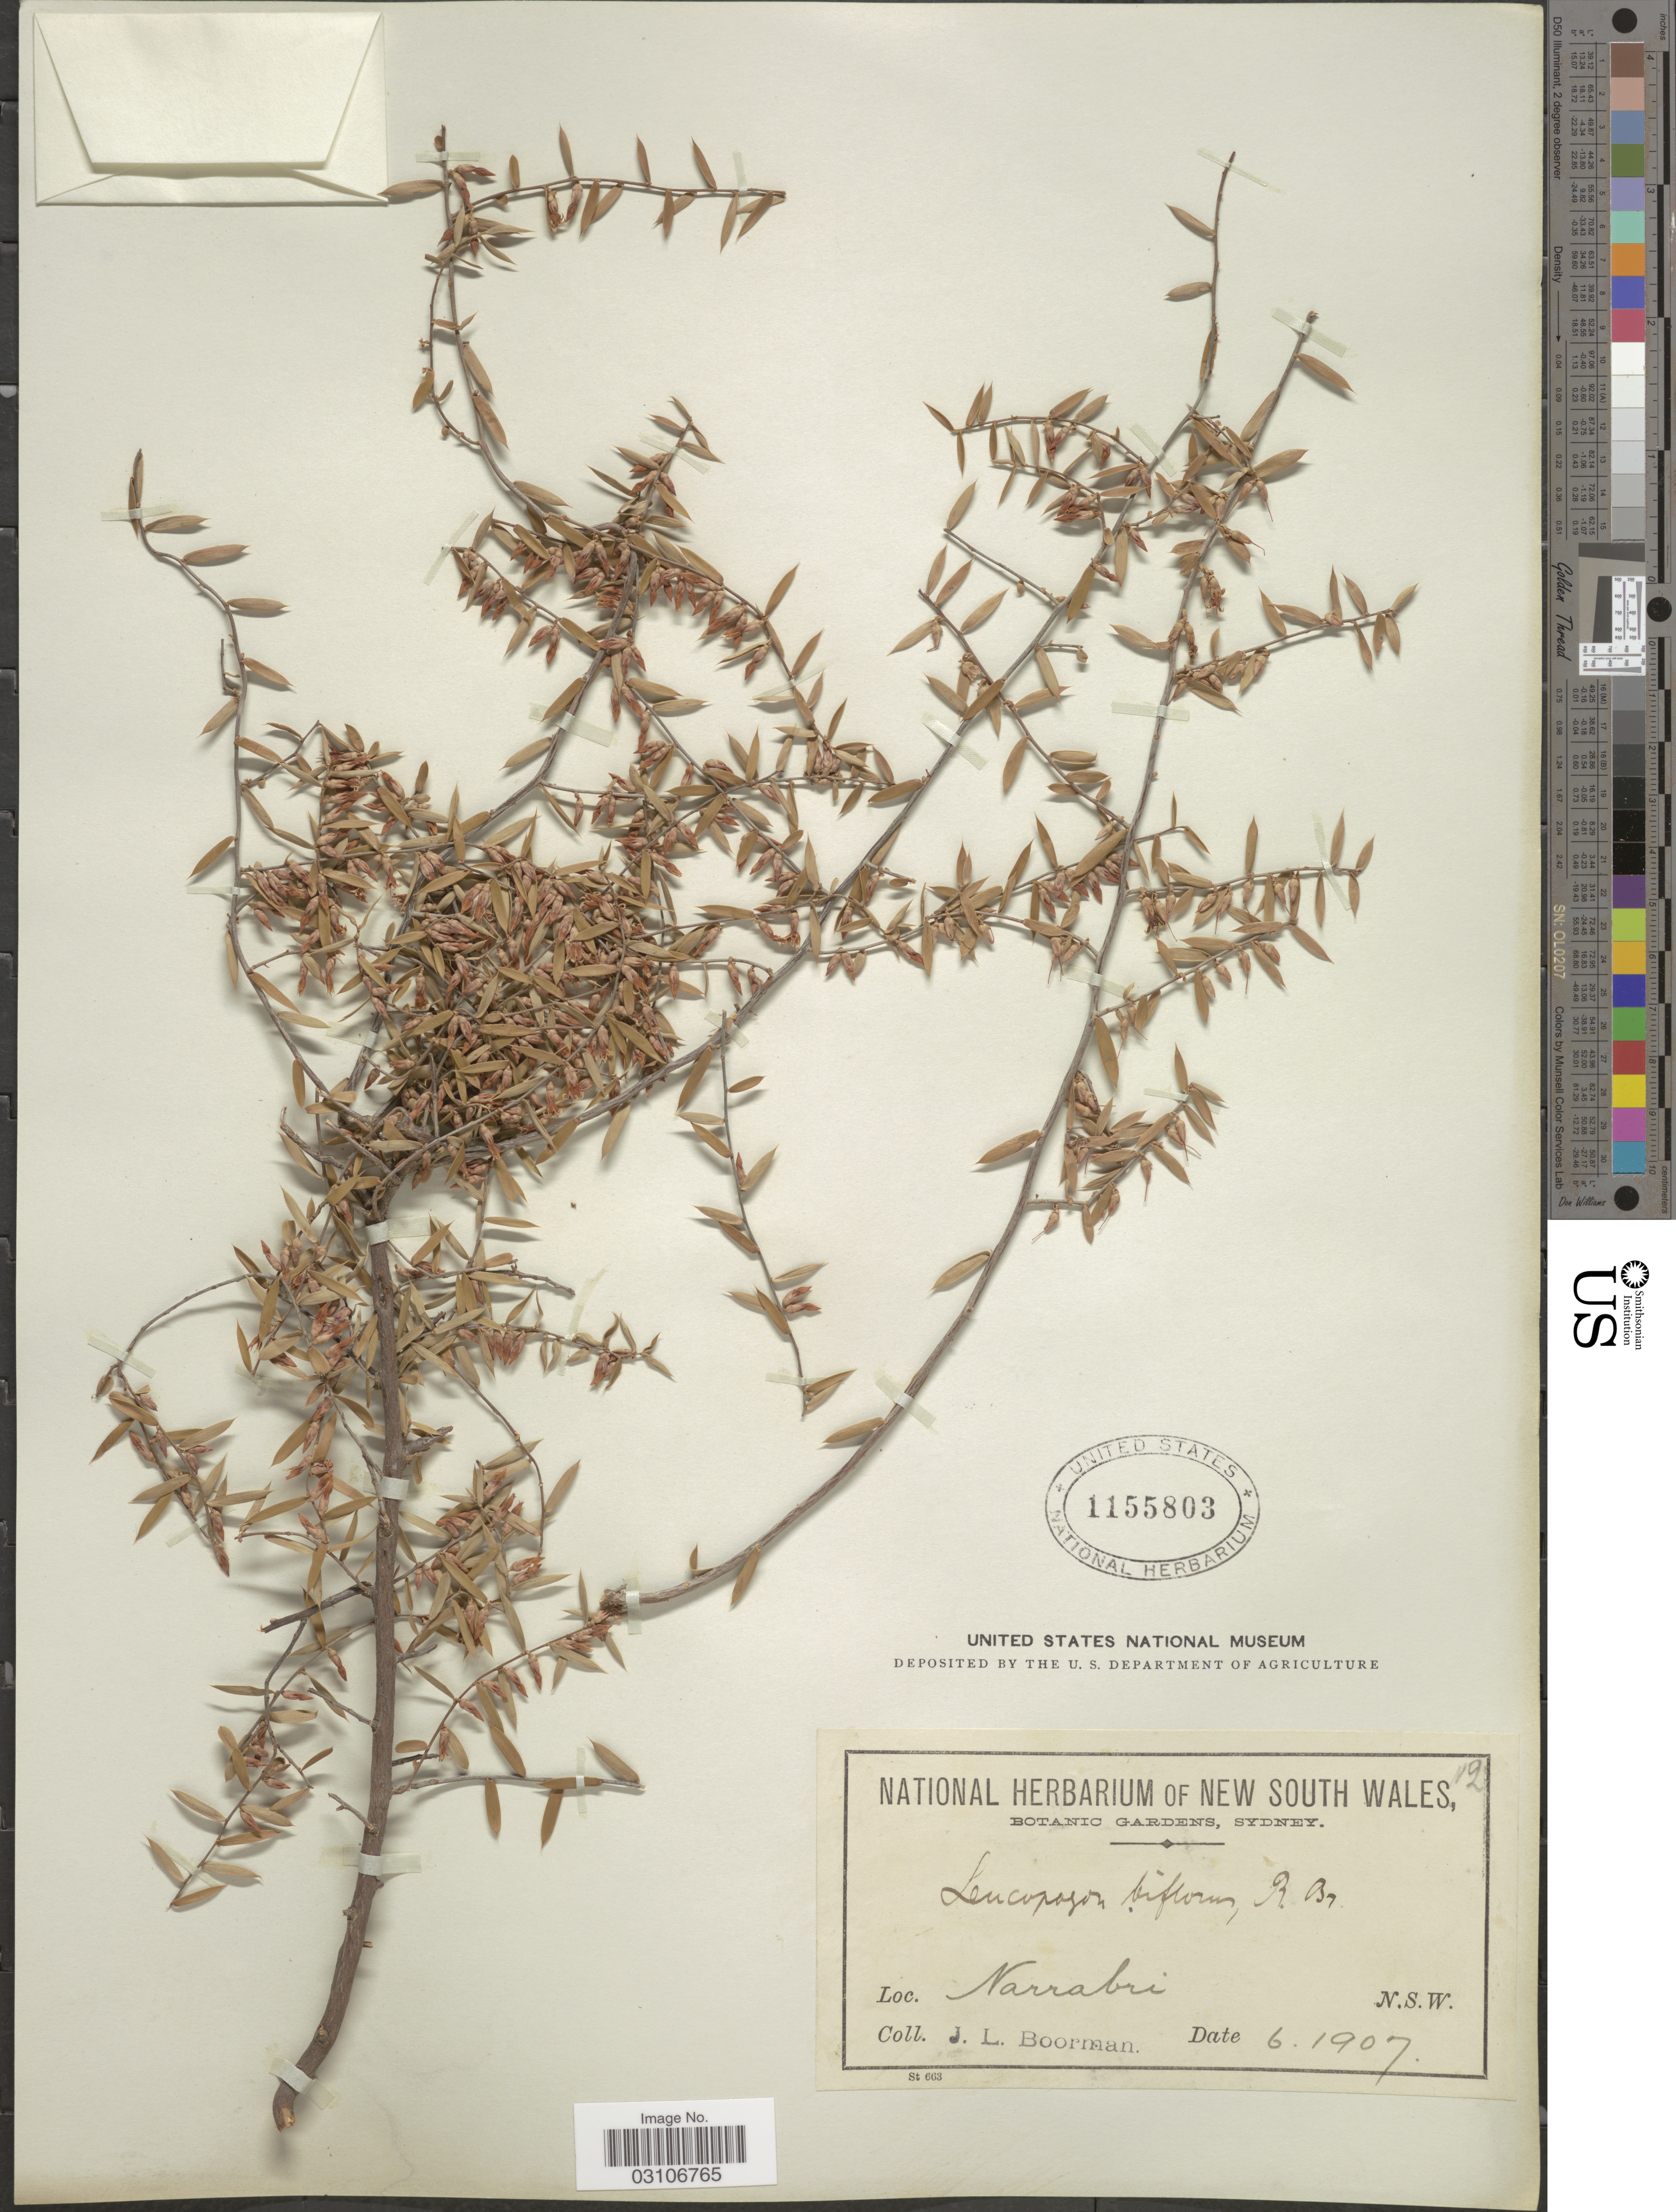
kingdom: Plantae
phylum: Tracheophyta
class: Magnoliopsida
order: Ericales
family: Ericaceae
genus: Leucopogon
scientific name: Leucopogon biflorus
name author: R. Br.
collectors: J. Boorman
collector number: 12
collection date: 1907-06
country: Australia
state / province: New South Wales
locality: Narrabi.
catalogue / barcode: US 1155803